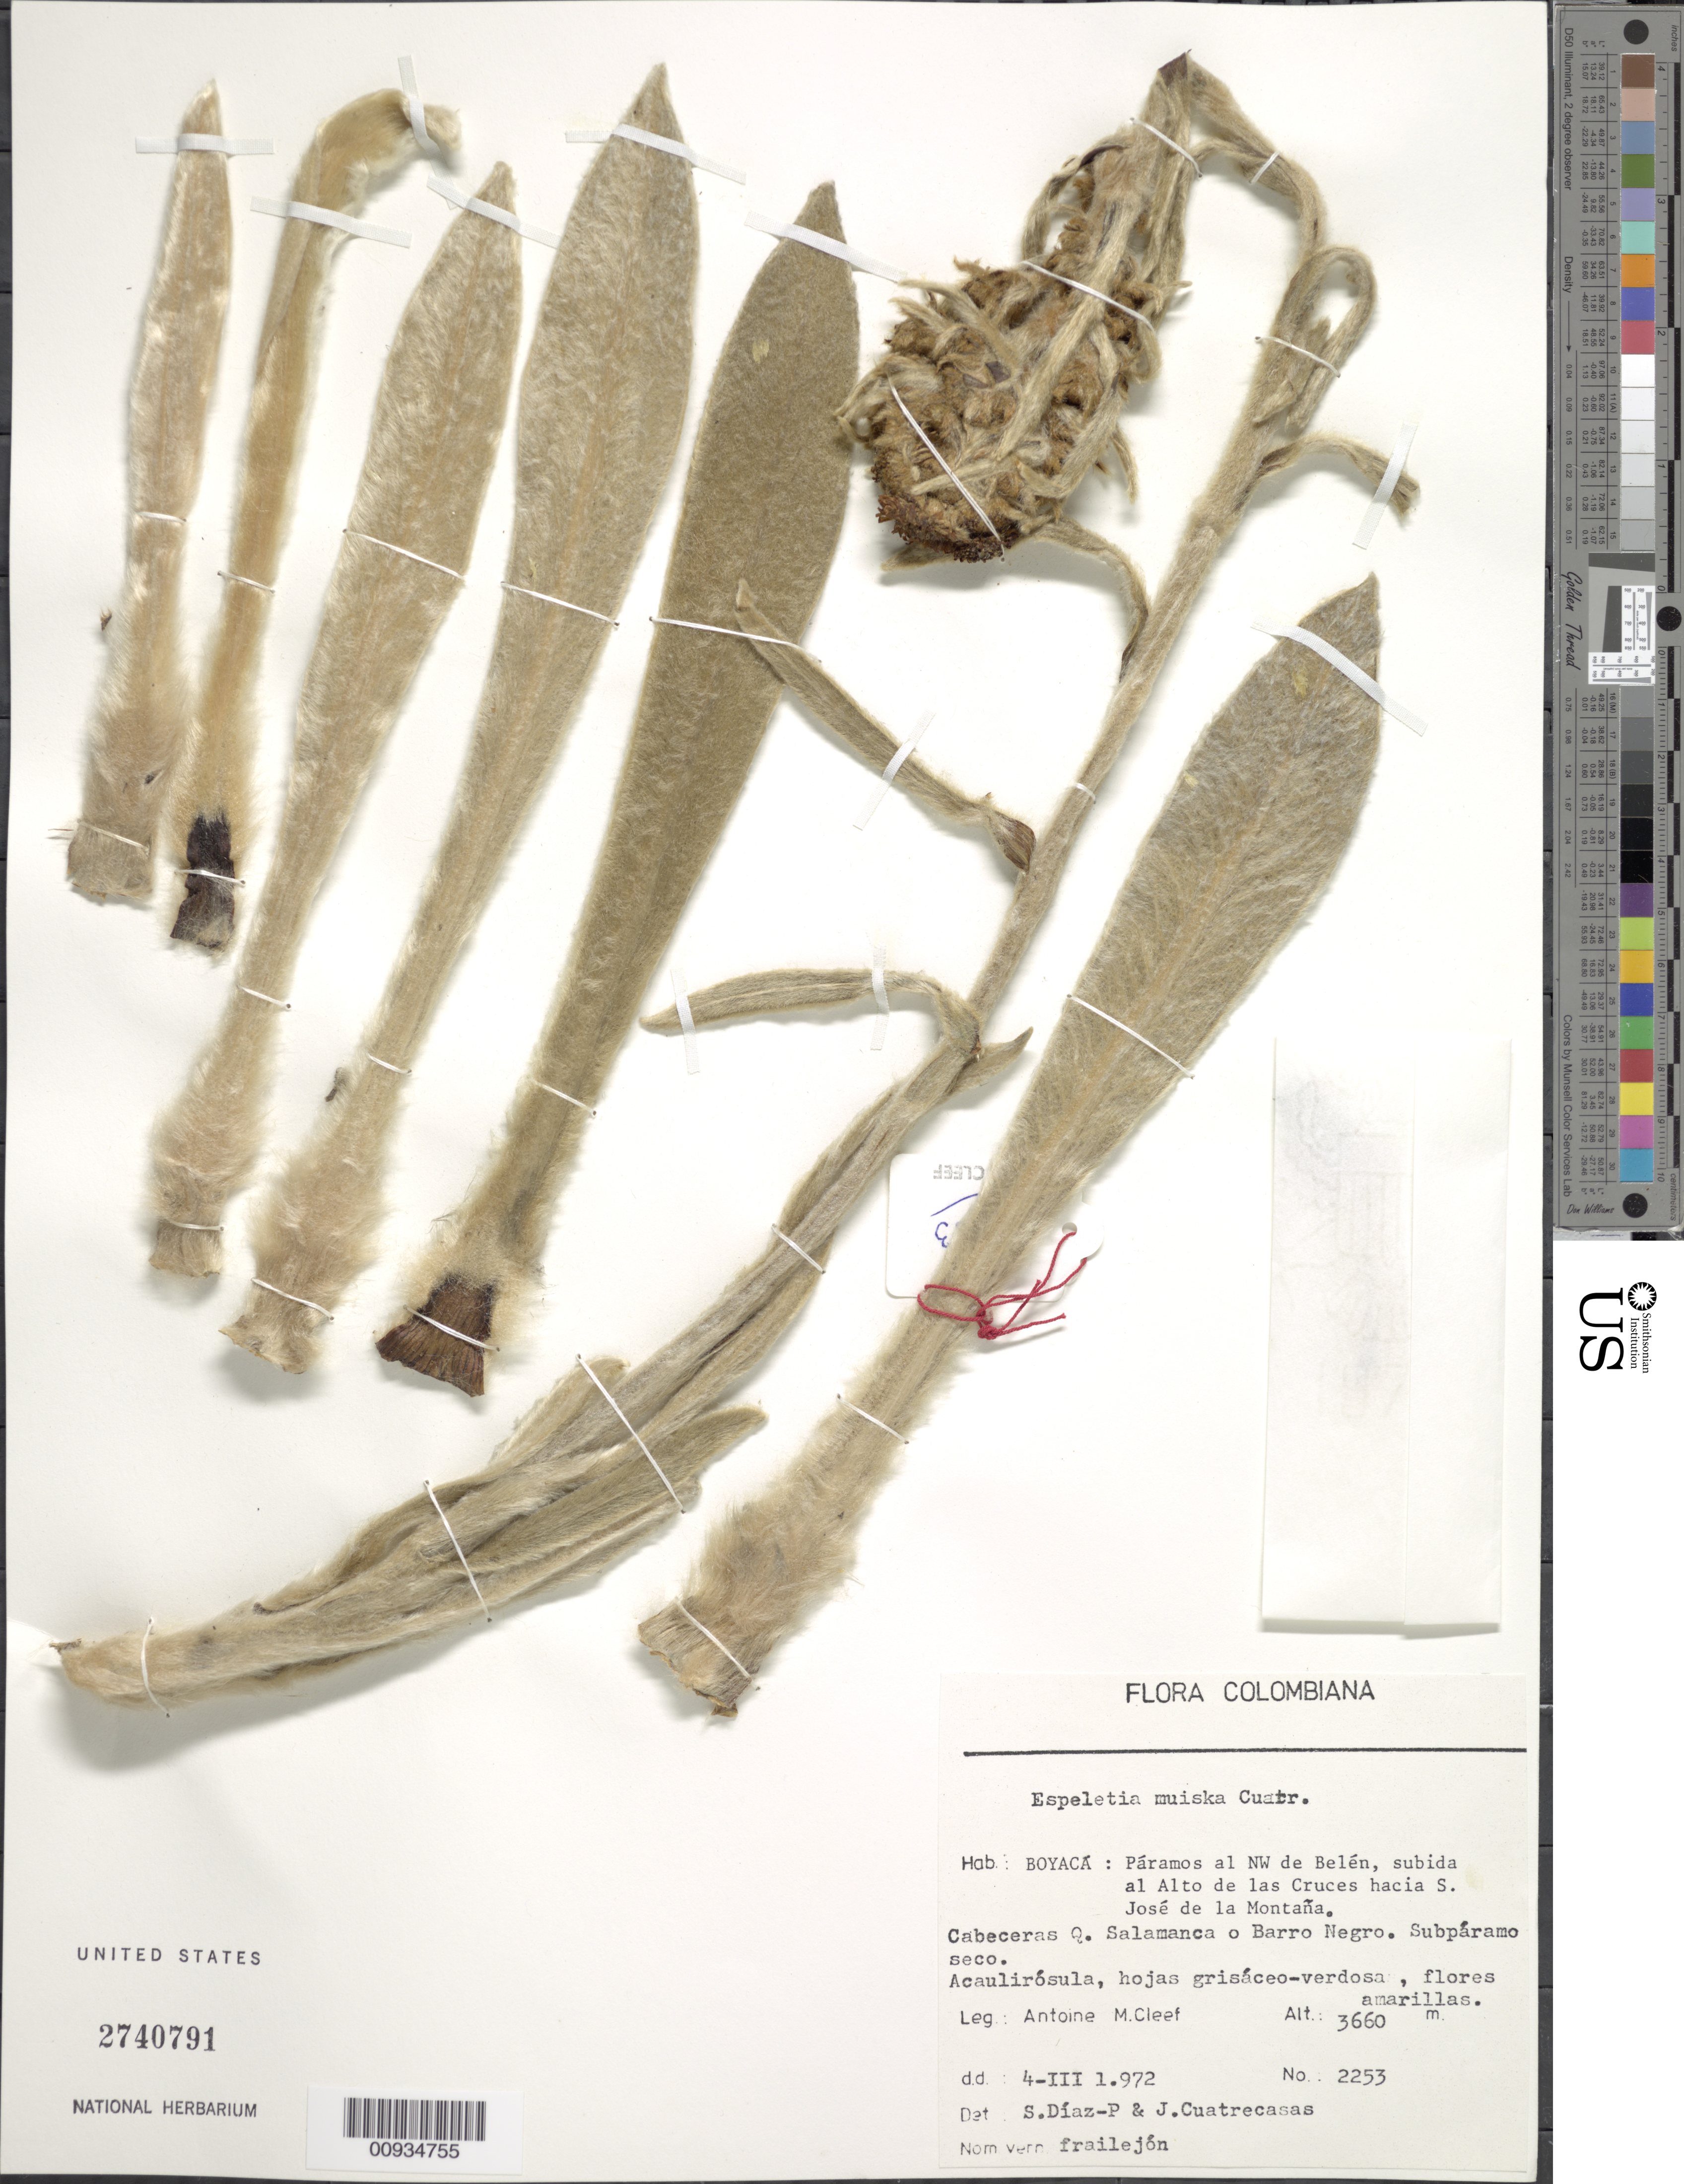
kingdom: Plantae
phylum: Tracheophyta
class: Magnoliopsida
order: Asterales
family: Asteraceae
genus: Espeletiopsis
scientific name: Espeletiopsis muiska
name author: (Cuatrec.) Cuatrec.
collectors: A. M. Cleef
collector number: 2253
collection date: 1972-03-04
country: Colombia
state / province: Boyacá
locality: Boyacá: Paramo al NW de Belen, subida al Alto de las Cruces hacia S. Jose de la Montana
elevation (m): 3660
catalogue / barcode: US 2740791